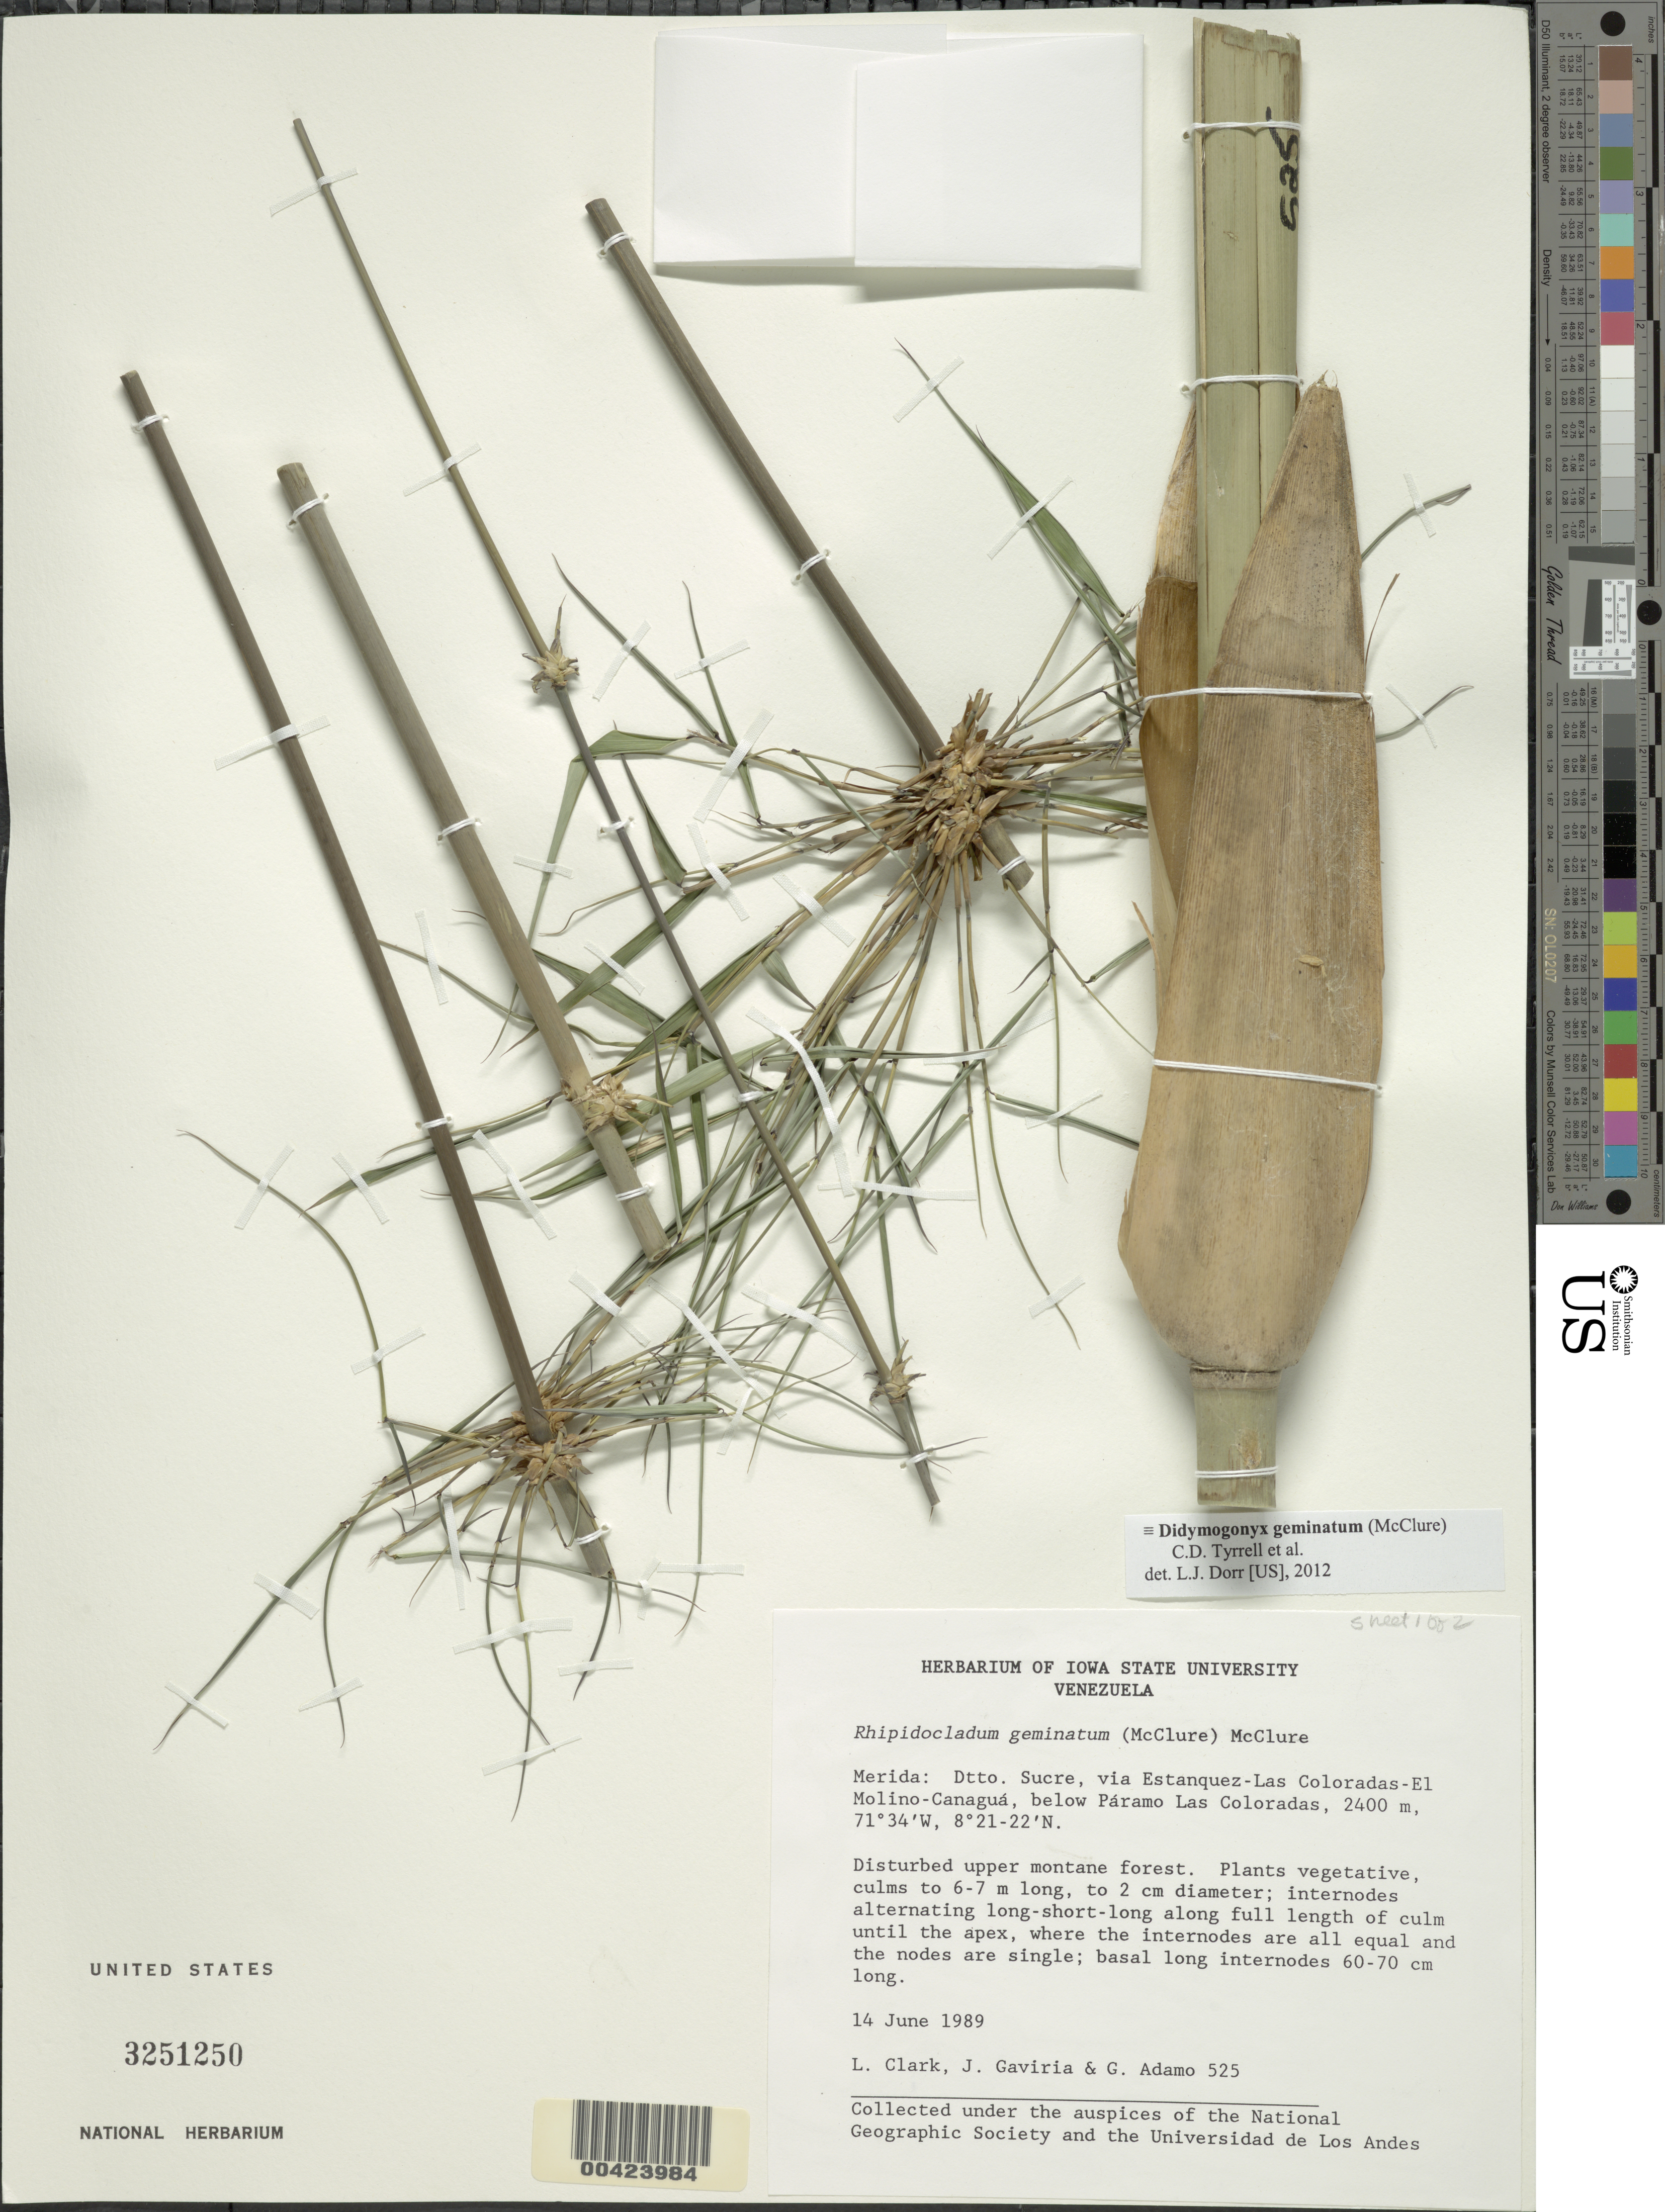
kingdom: Plantae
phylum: Tracheophyta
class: Liliopsida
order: Poales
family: Poaceae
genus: Rhipidocladum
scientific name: Rhipidocladum geminatum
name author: (McClure) McClure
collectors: L. G. Clark, J. Gaviria & G. Adamo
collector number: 525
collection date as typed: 14 Jun 1989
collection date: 1989-06-14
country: Venezuela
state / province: Mérida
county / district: Sucre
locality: Paramo las Coloradas, below; via Estanquez - Las Coloradas - El Molino - Canagua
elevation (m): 2400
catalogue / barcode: US 3251250